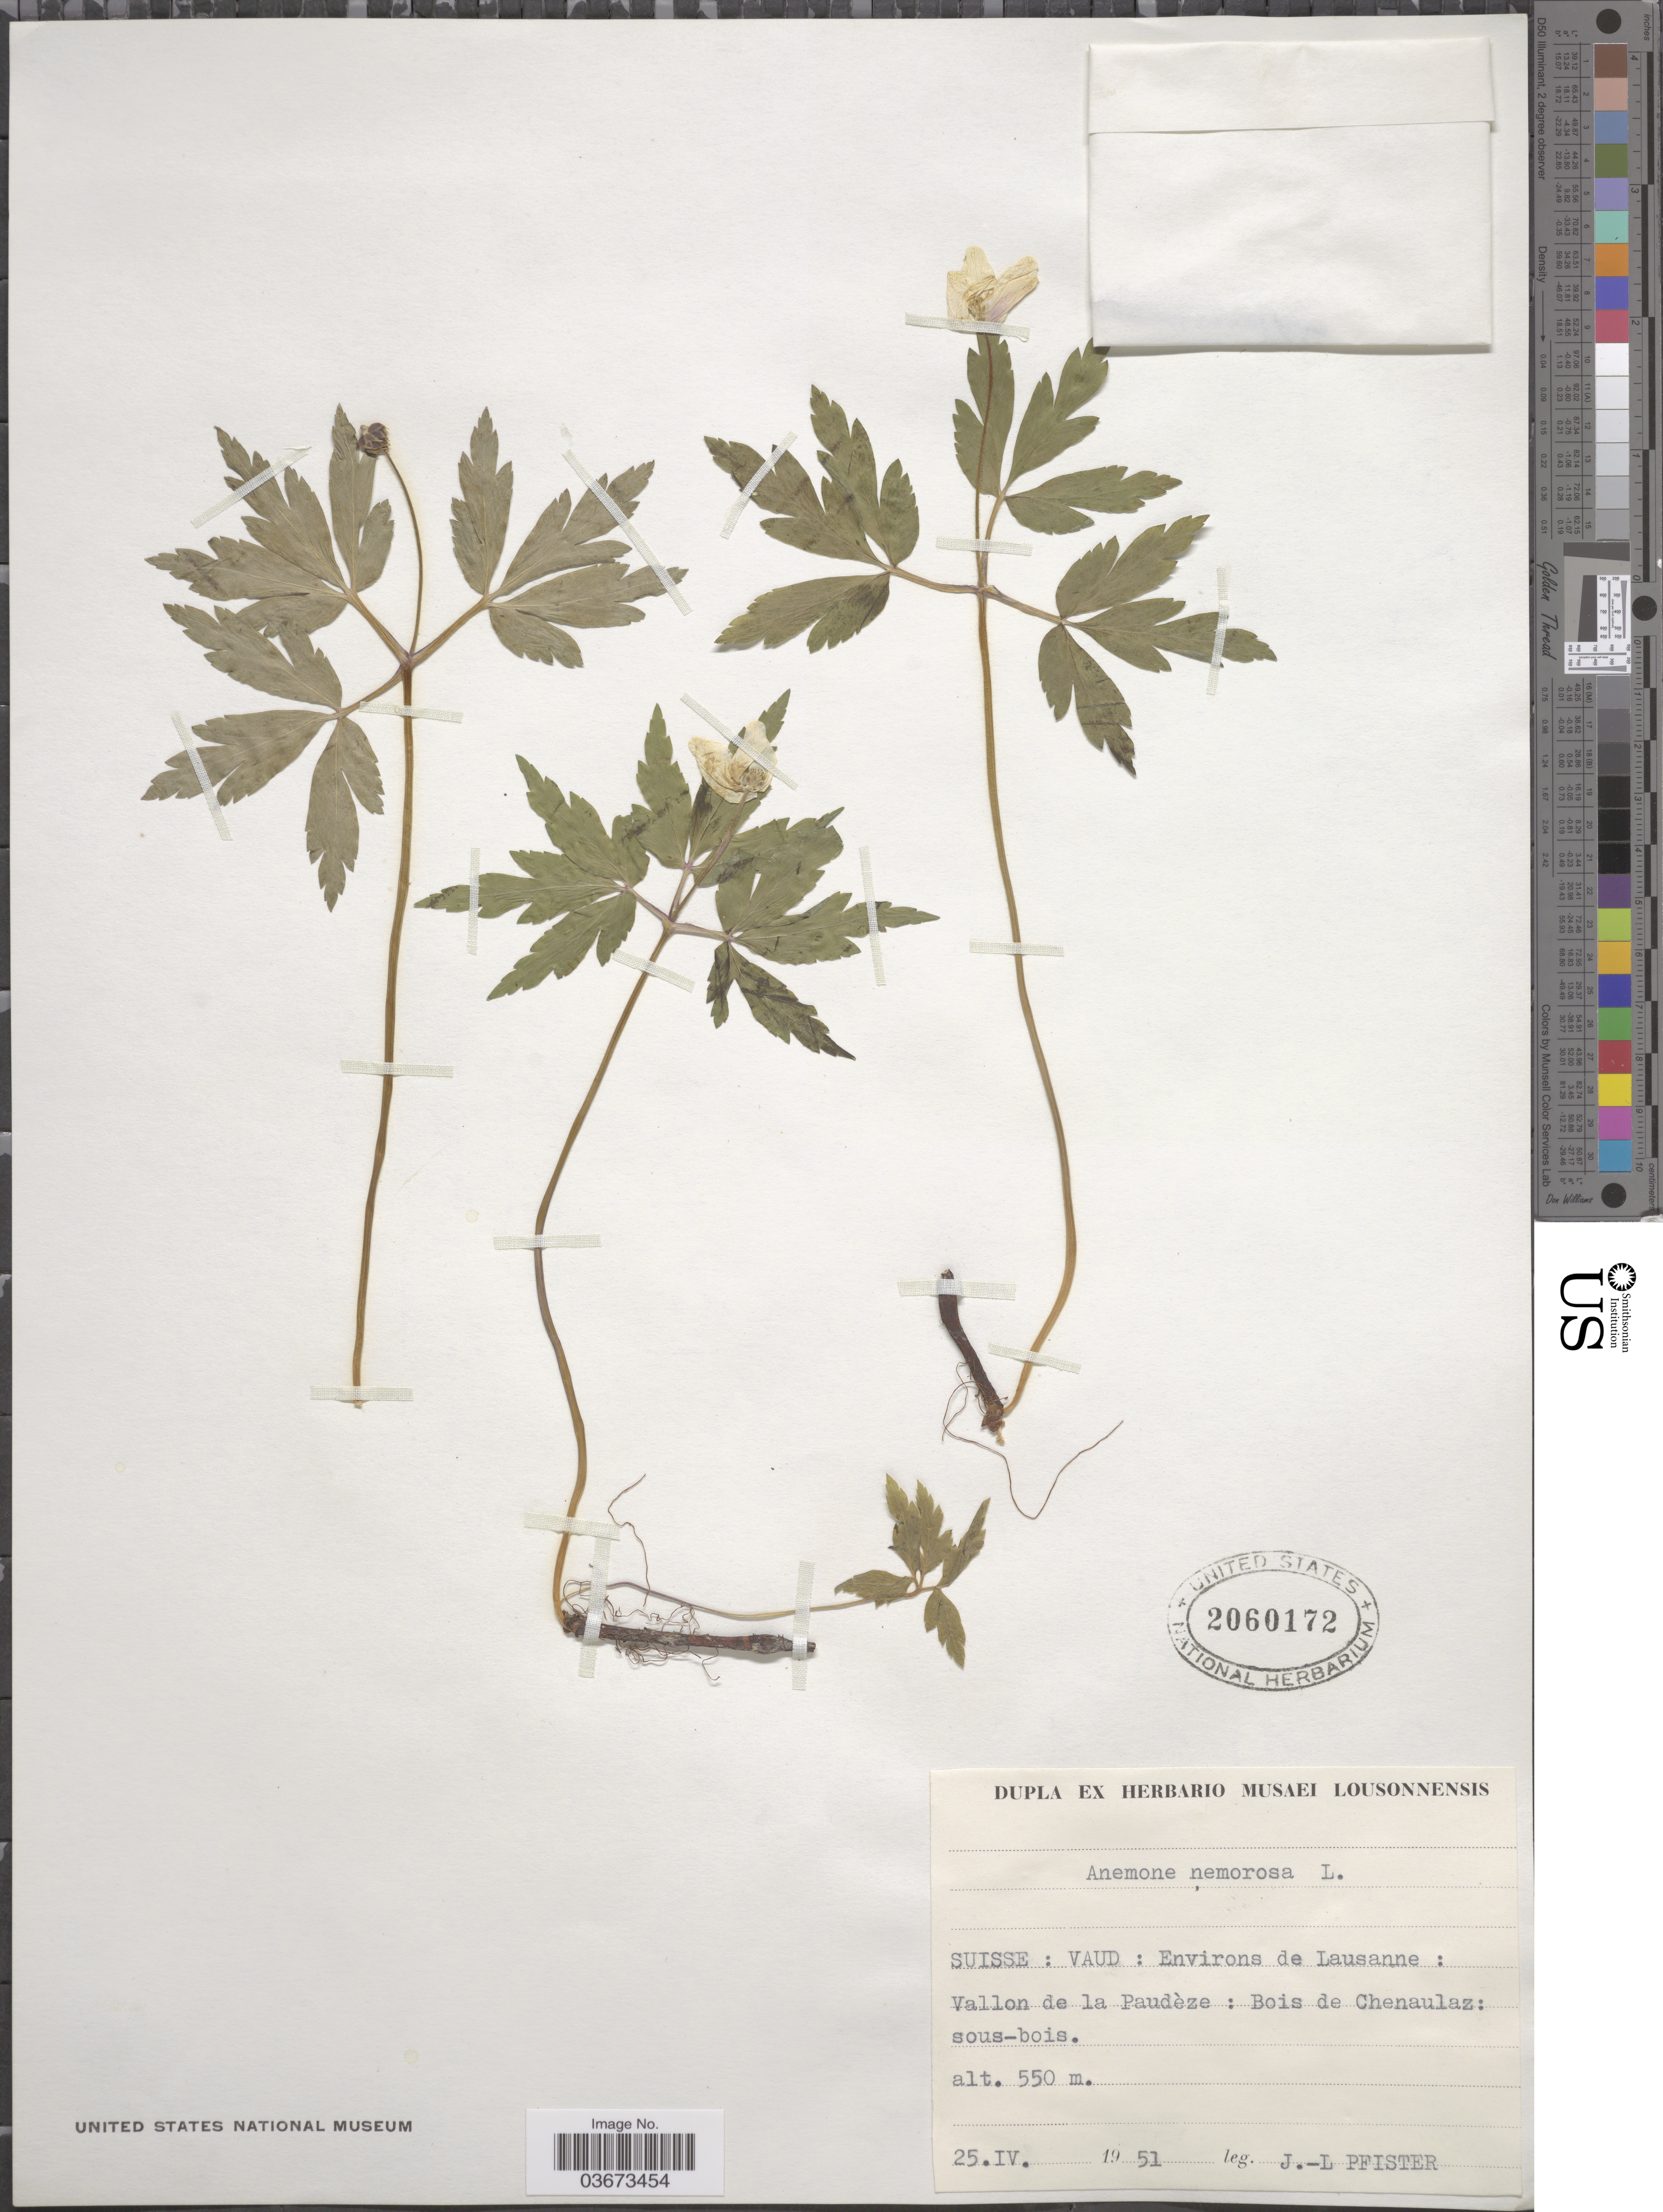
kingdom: Plantae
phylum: Tracheophyta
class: Magnoliopsida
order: Ranunculales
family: Ranunculaceae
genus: Anemone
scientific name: Anemone nemorosa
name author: L.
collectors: J. Pfister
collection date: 1951-04-25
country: Switzerland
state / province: Vaud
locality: Suisse: Environs de Lausanne: Vallon de la Paudèze: Bois de Chenaulaz.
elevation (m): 550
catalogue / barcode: US 2060172